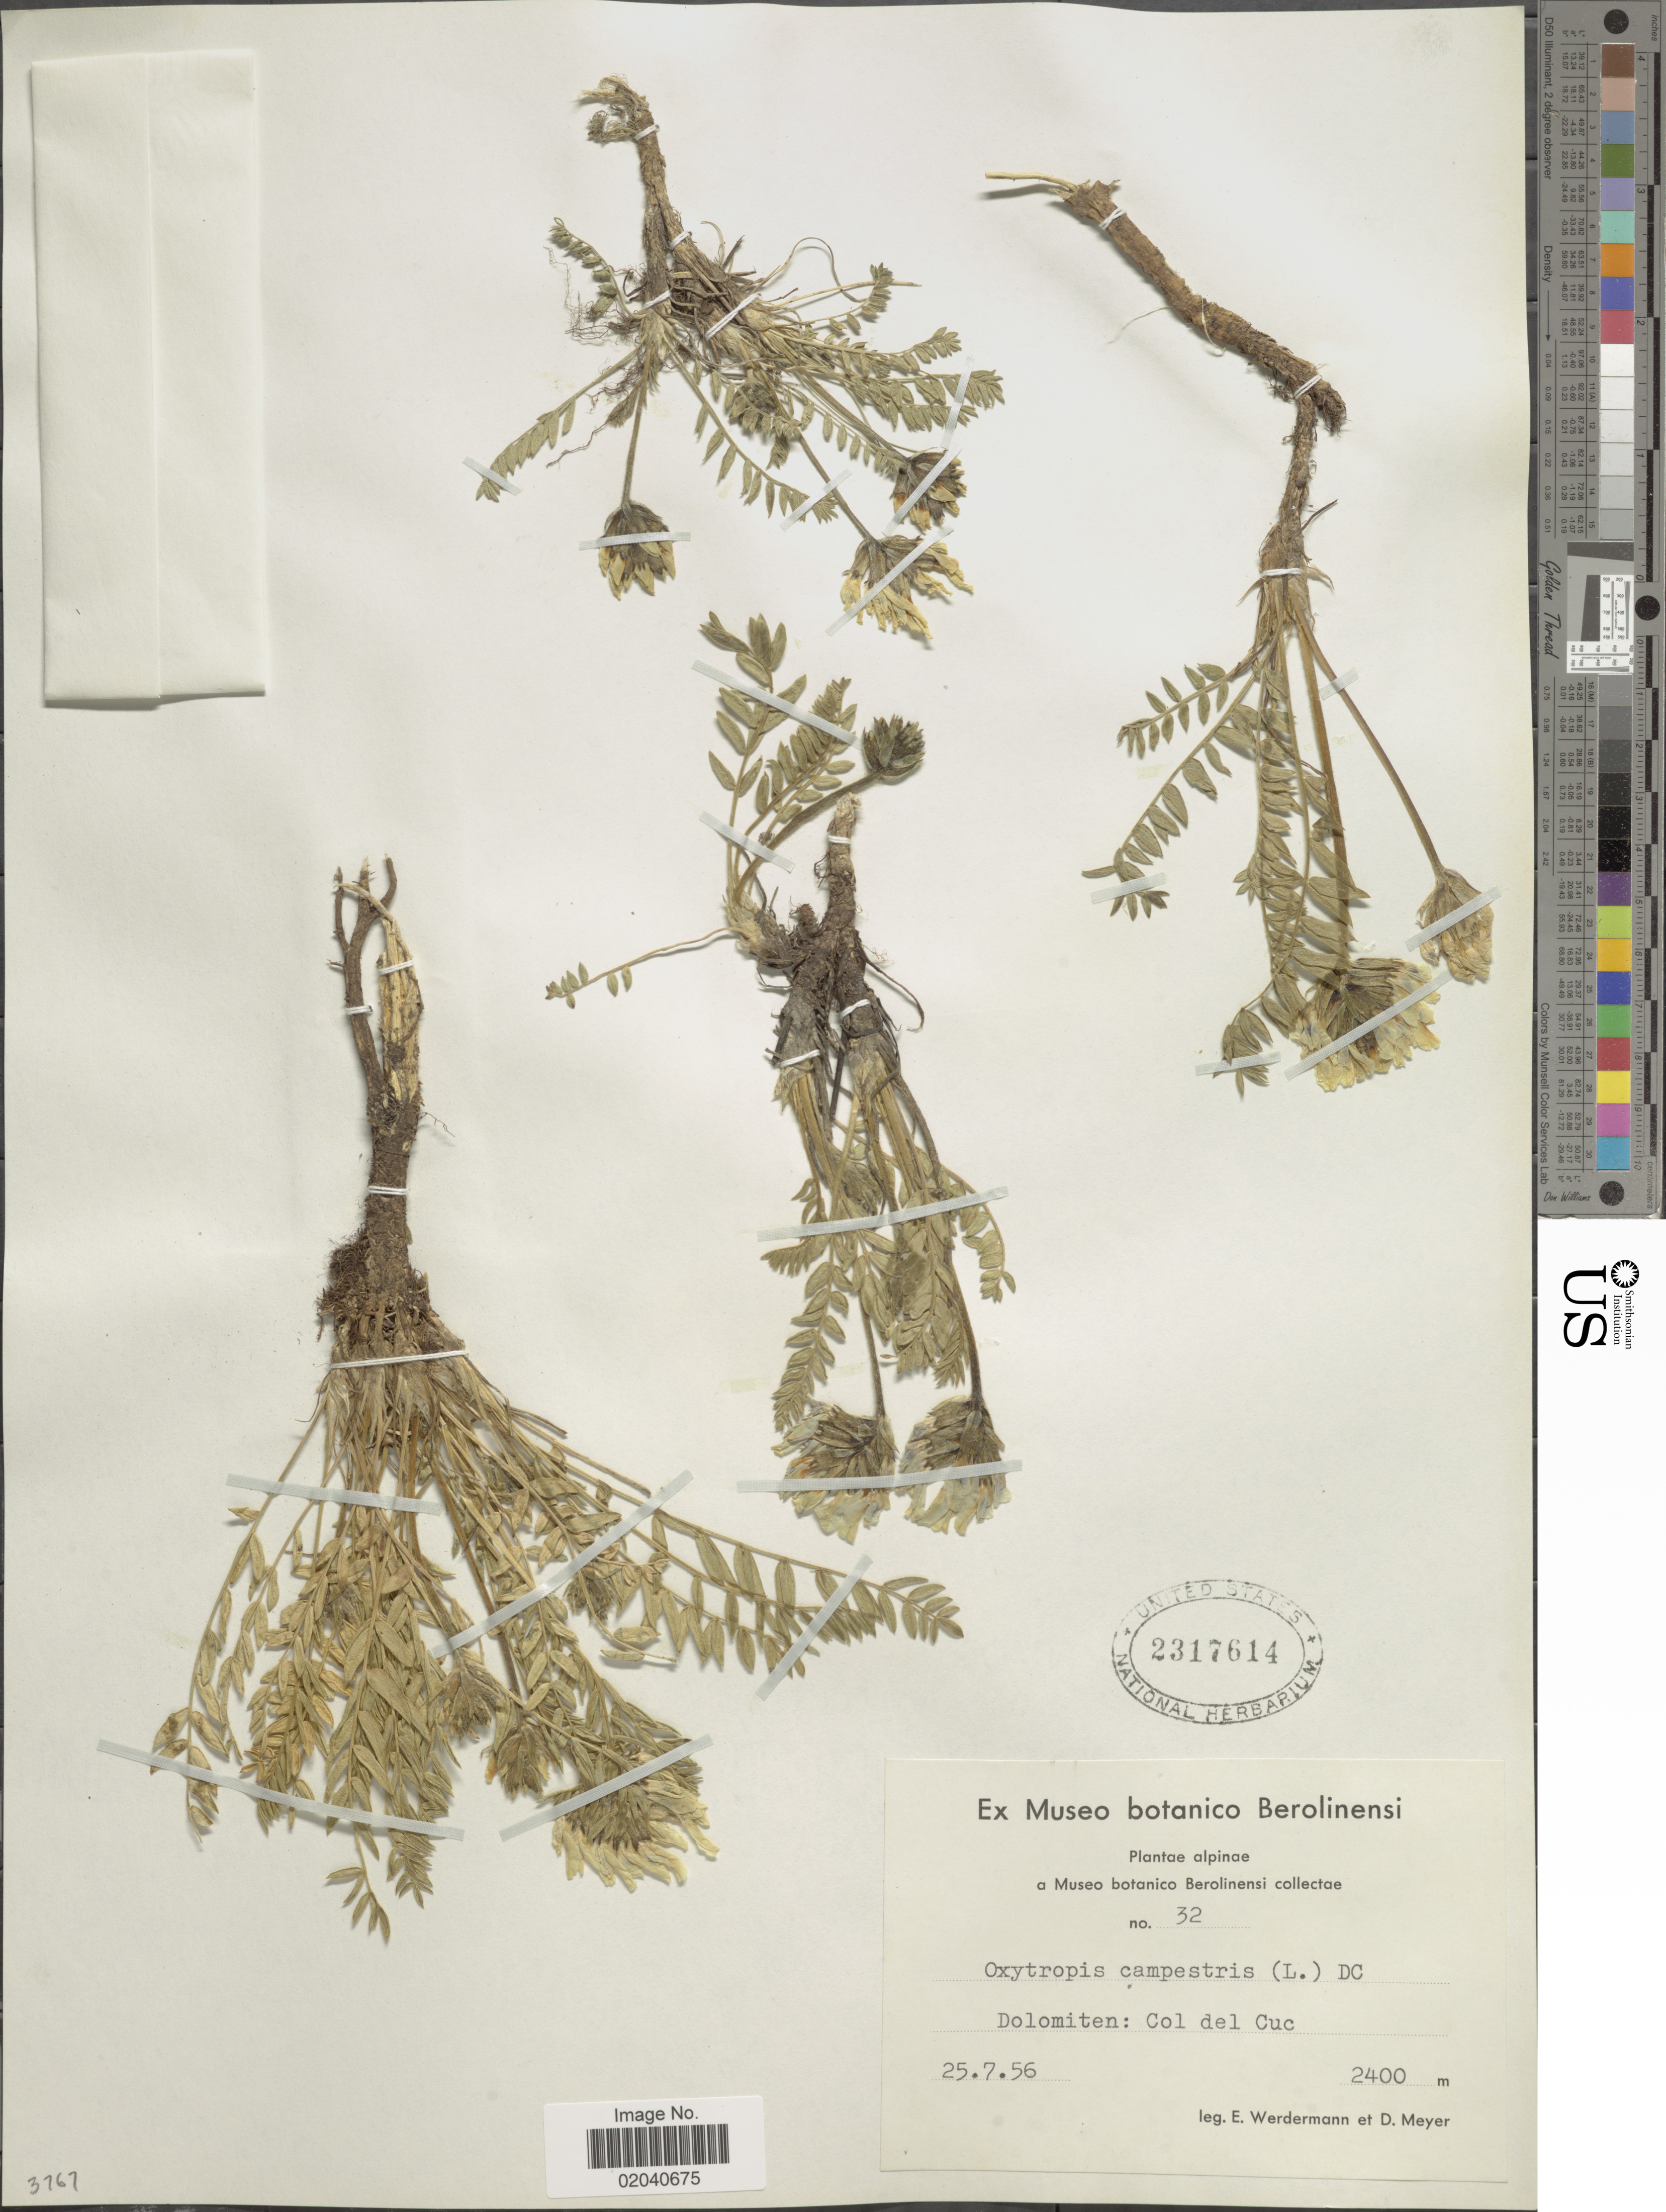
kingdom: Plantae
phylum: Tracheophyta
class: Magnoliopsida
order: Fabales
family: Fabaceae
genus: Oxytropis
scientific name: Oxytropis campestris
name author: (L.) DC.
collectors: E. Werdermann & D. Meyer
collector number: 32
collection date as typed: Transcribed d/m/y: 25/7/56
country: Italy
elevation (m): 2400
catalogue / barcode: US 2317614